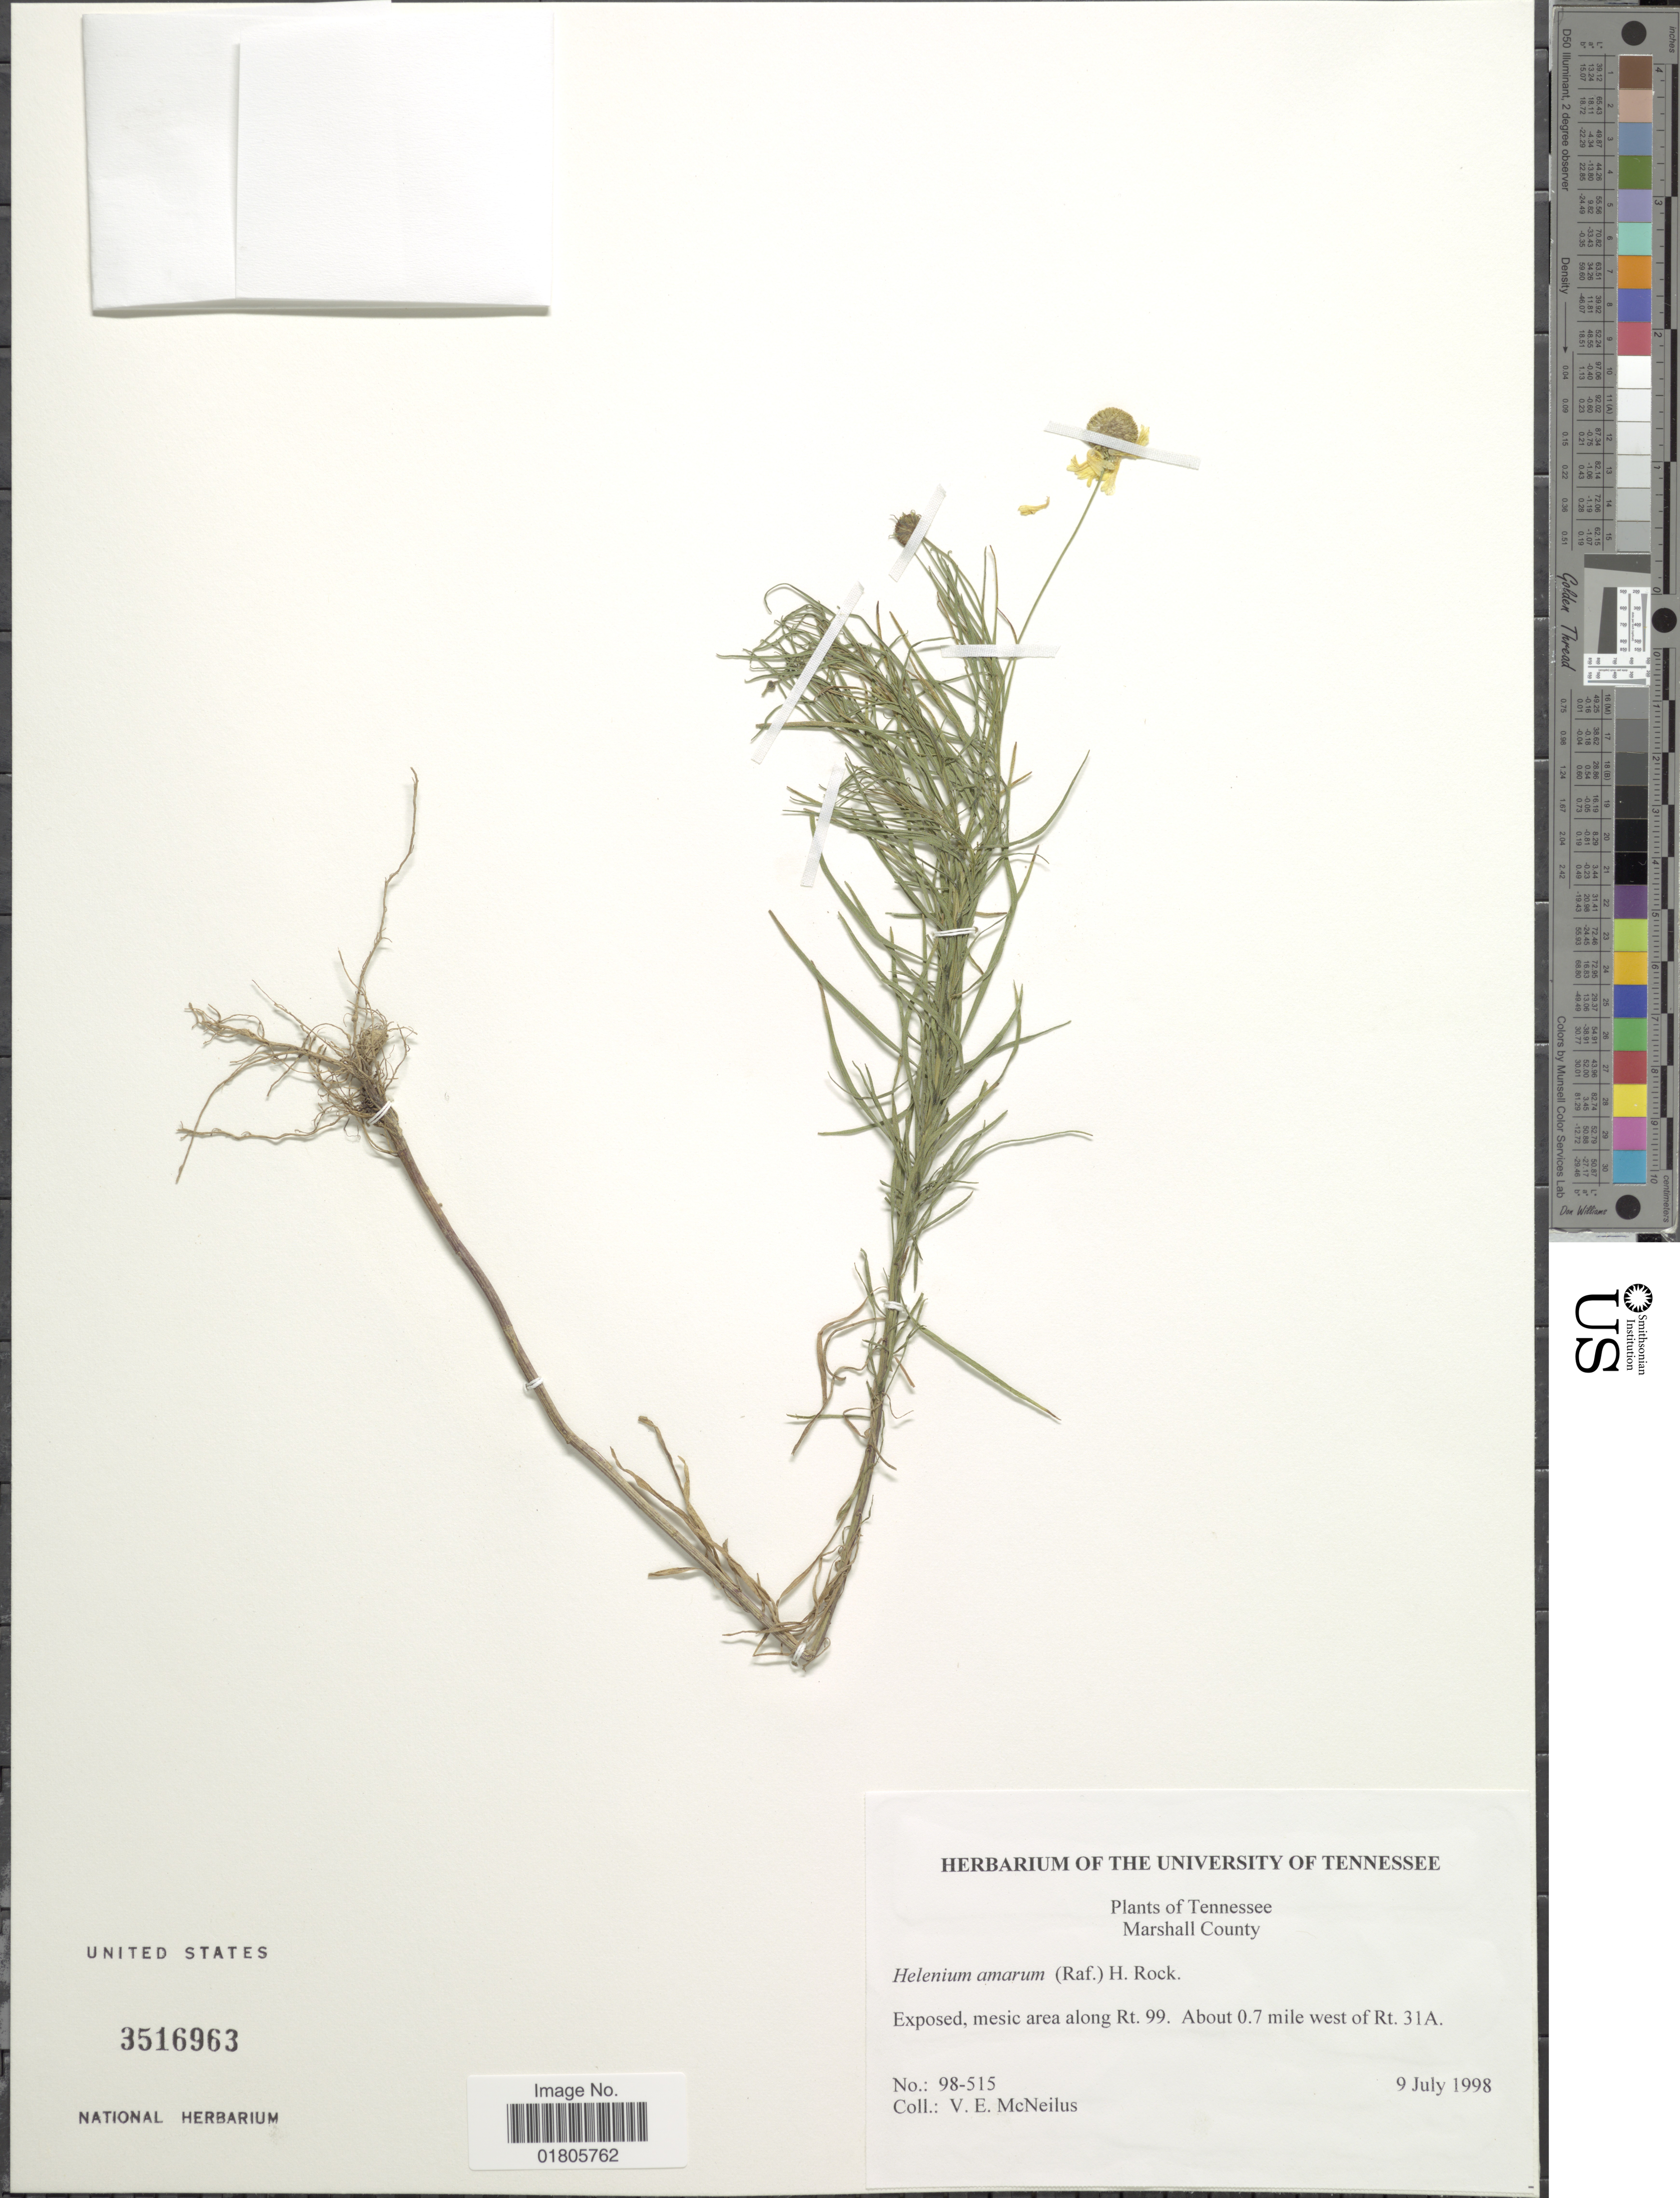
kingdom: Plantae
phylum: Tracheophyta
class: Magnoliopsida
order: Asterales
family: Asteraceae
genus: Helenium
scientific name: Helenium amarum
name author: (Raf.) H. Rock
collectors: V. Mcneilus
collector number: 98-515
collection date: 1998-07-09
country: United States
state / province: Tennessee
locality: Exposed, mesic area along Rt 99, About 0.7 mile west of Rt 31A. Marshall County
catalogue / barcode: US 3516963